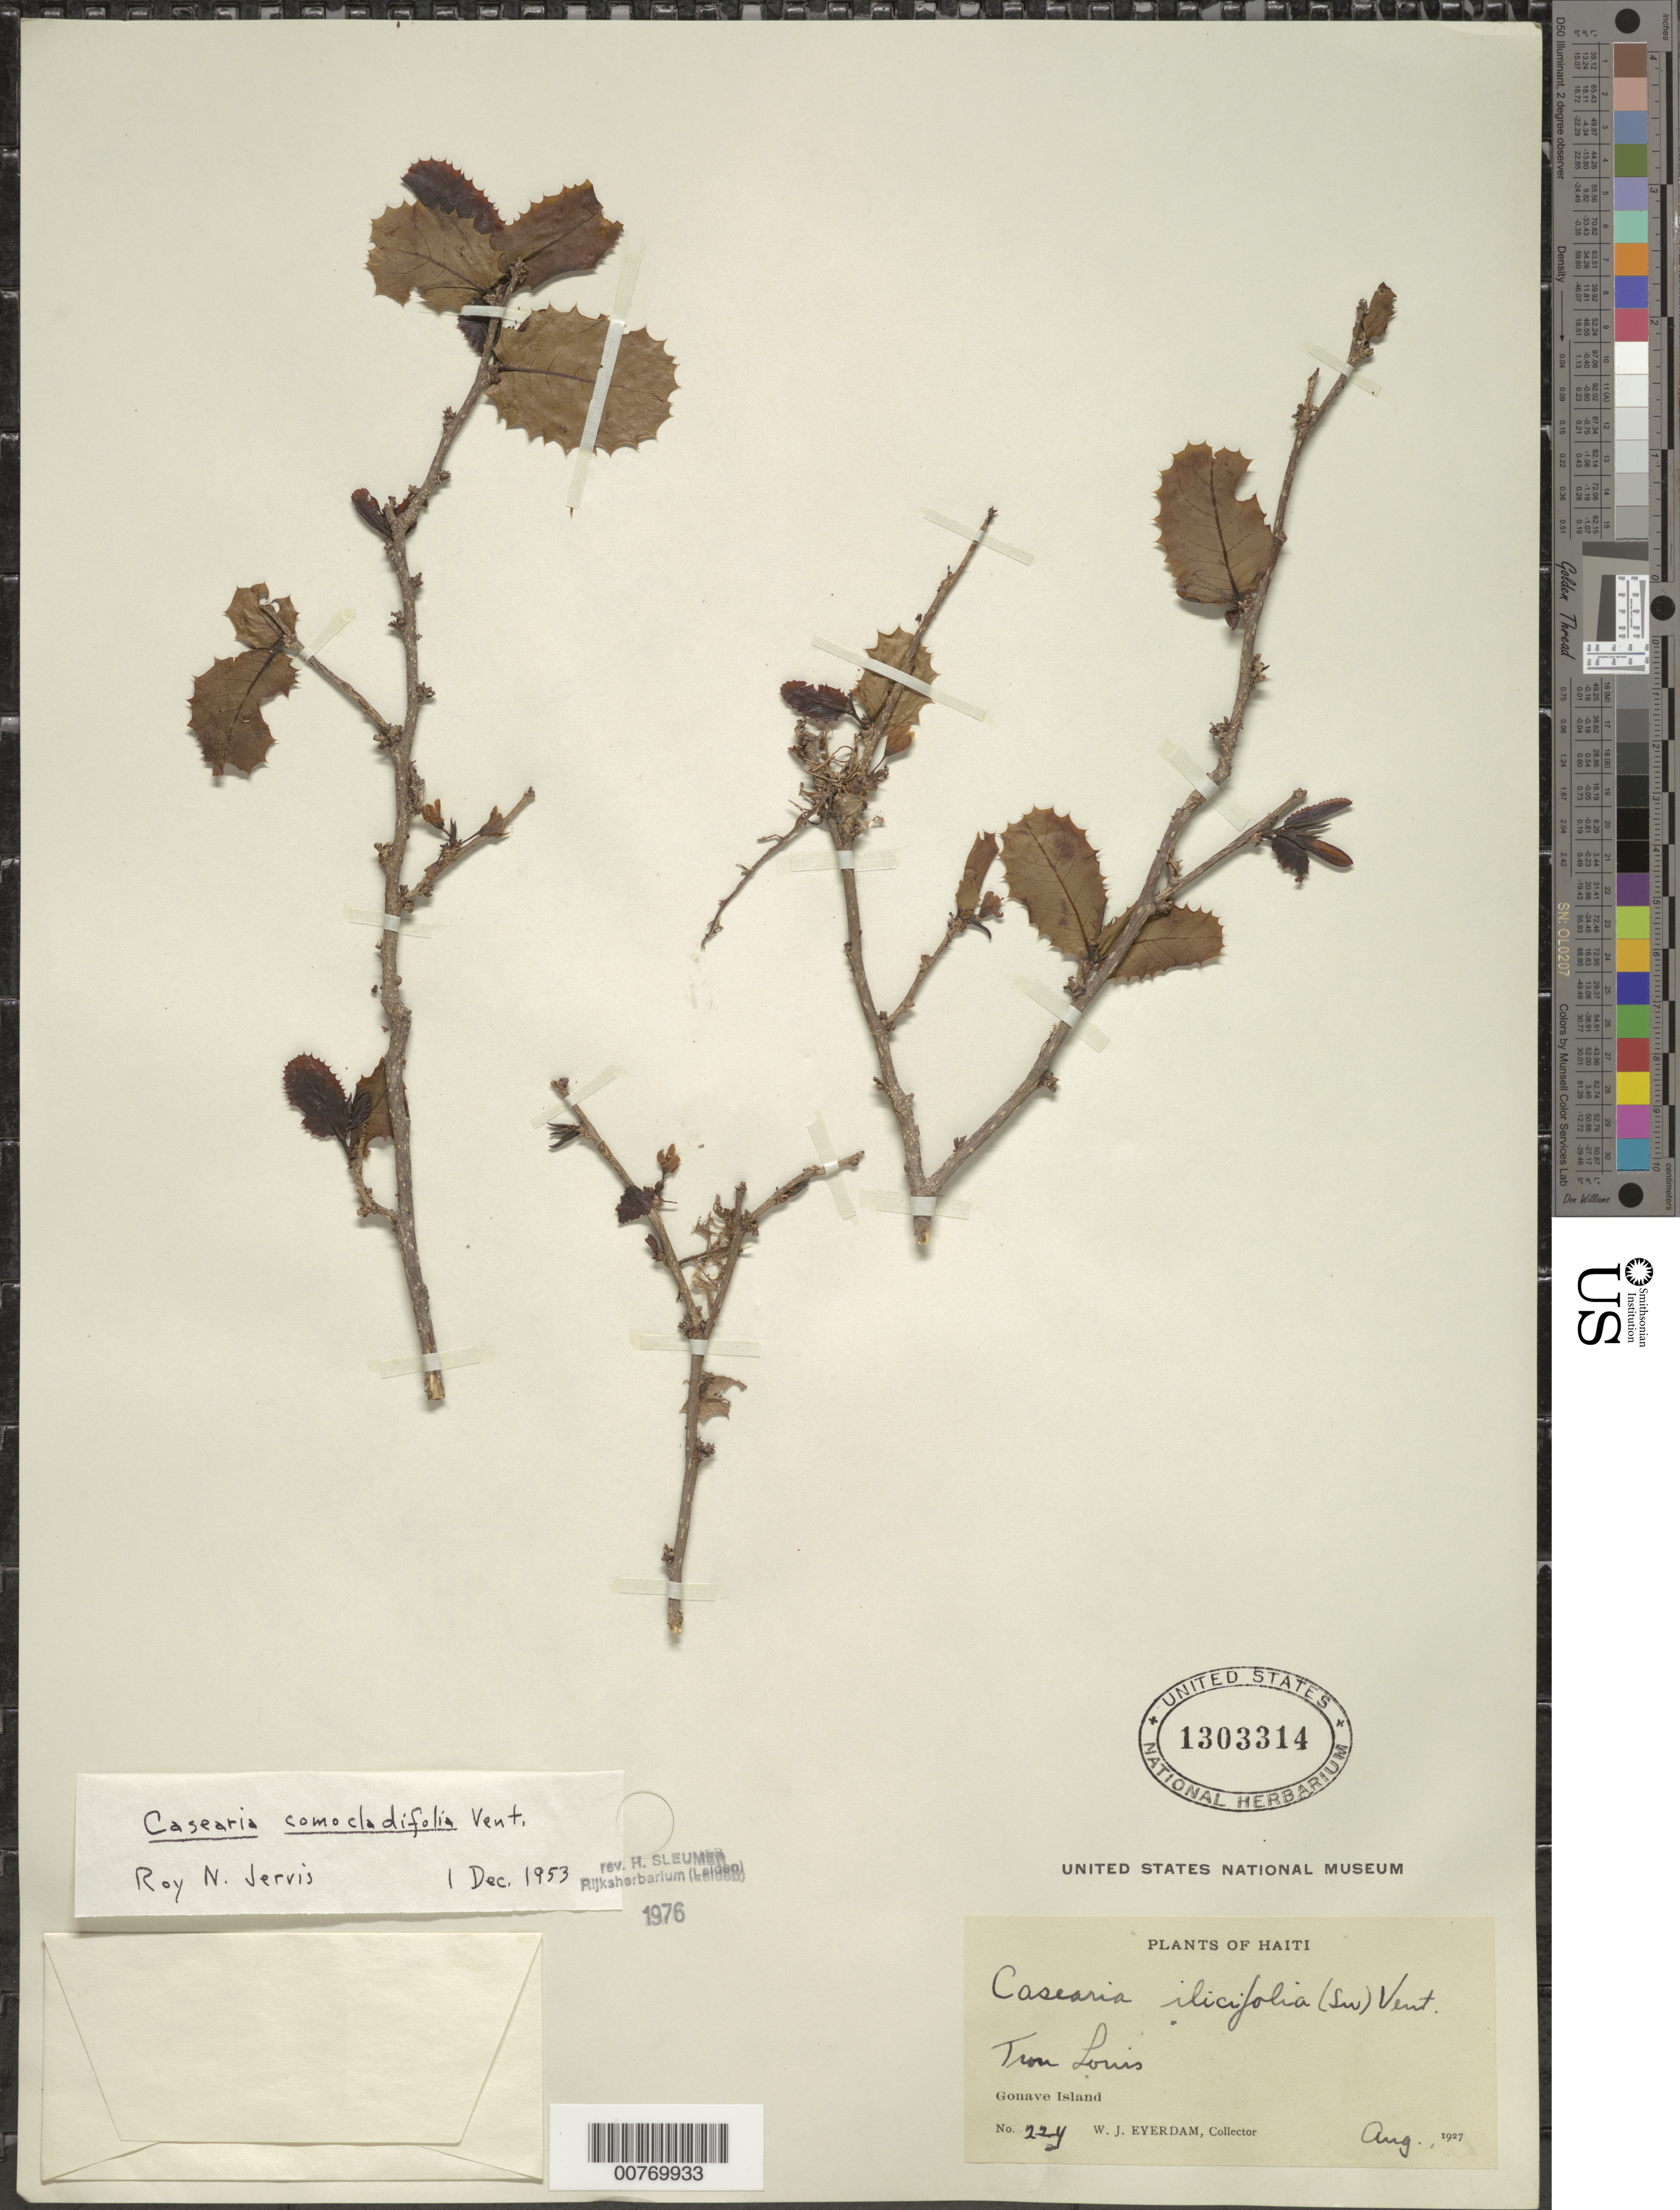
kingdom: Plantae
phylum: Tracheophyta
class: Magnoliopsida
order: Malpighiales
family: Salicaceae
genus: Casearia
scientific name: Casearia comocladifolia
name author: Vent.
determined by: Sleumer, H. O.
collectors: W. J. Eyerdam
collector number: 224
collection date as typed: Aug 1927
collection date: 1927-08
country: Haiti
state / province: Ouest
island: Hispaniola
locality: Gonave Island, Trou Louis.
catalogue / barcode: US 1303314